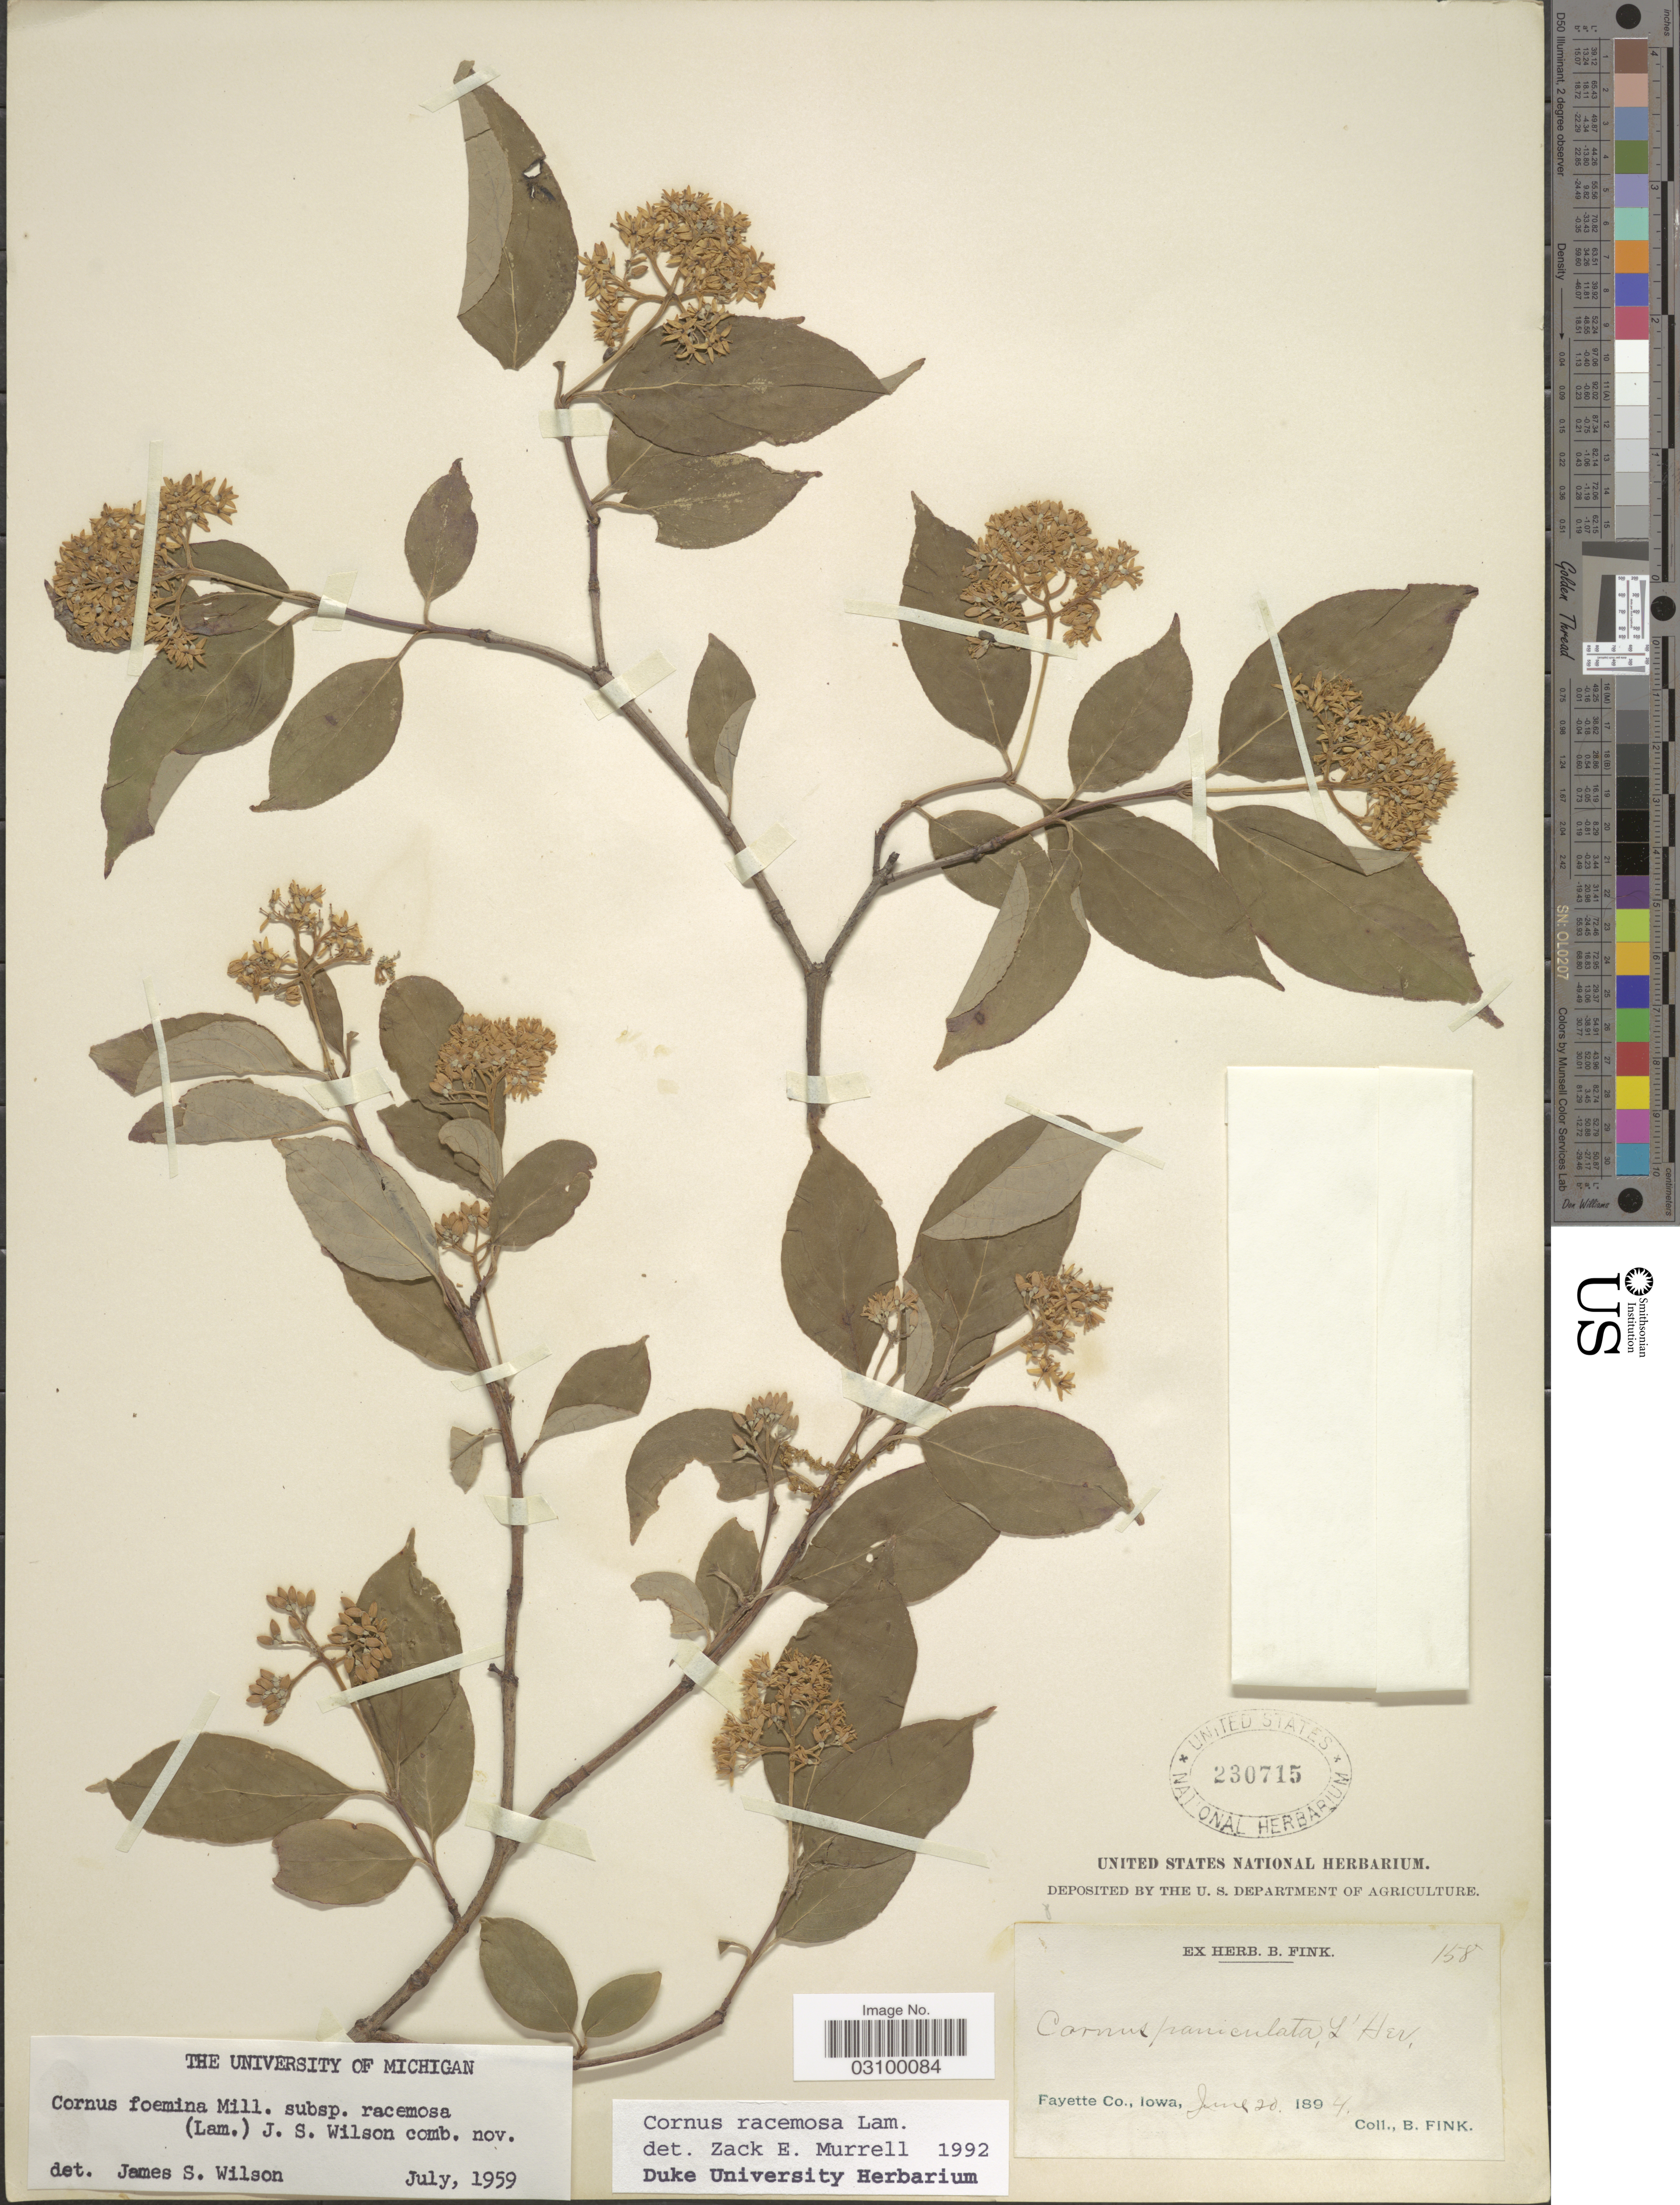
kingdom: Plantae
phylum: Tracheophyta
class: Magnoliopsida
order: Cornales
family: Cornaceae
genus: Cornus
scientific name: Cornus racemosa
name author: Lam.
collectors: B. Fink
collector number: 158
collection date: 1894-06-20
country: United States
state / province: Iowa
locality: Fayette Co.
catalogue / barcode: US 230715